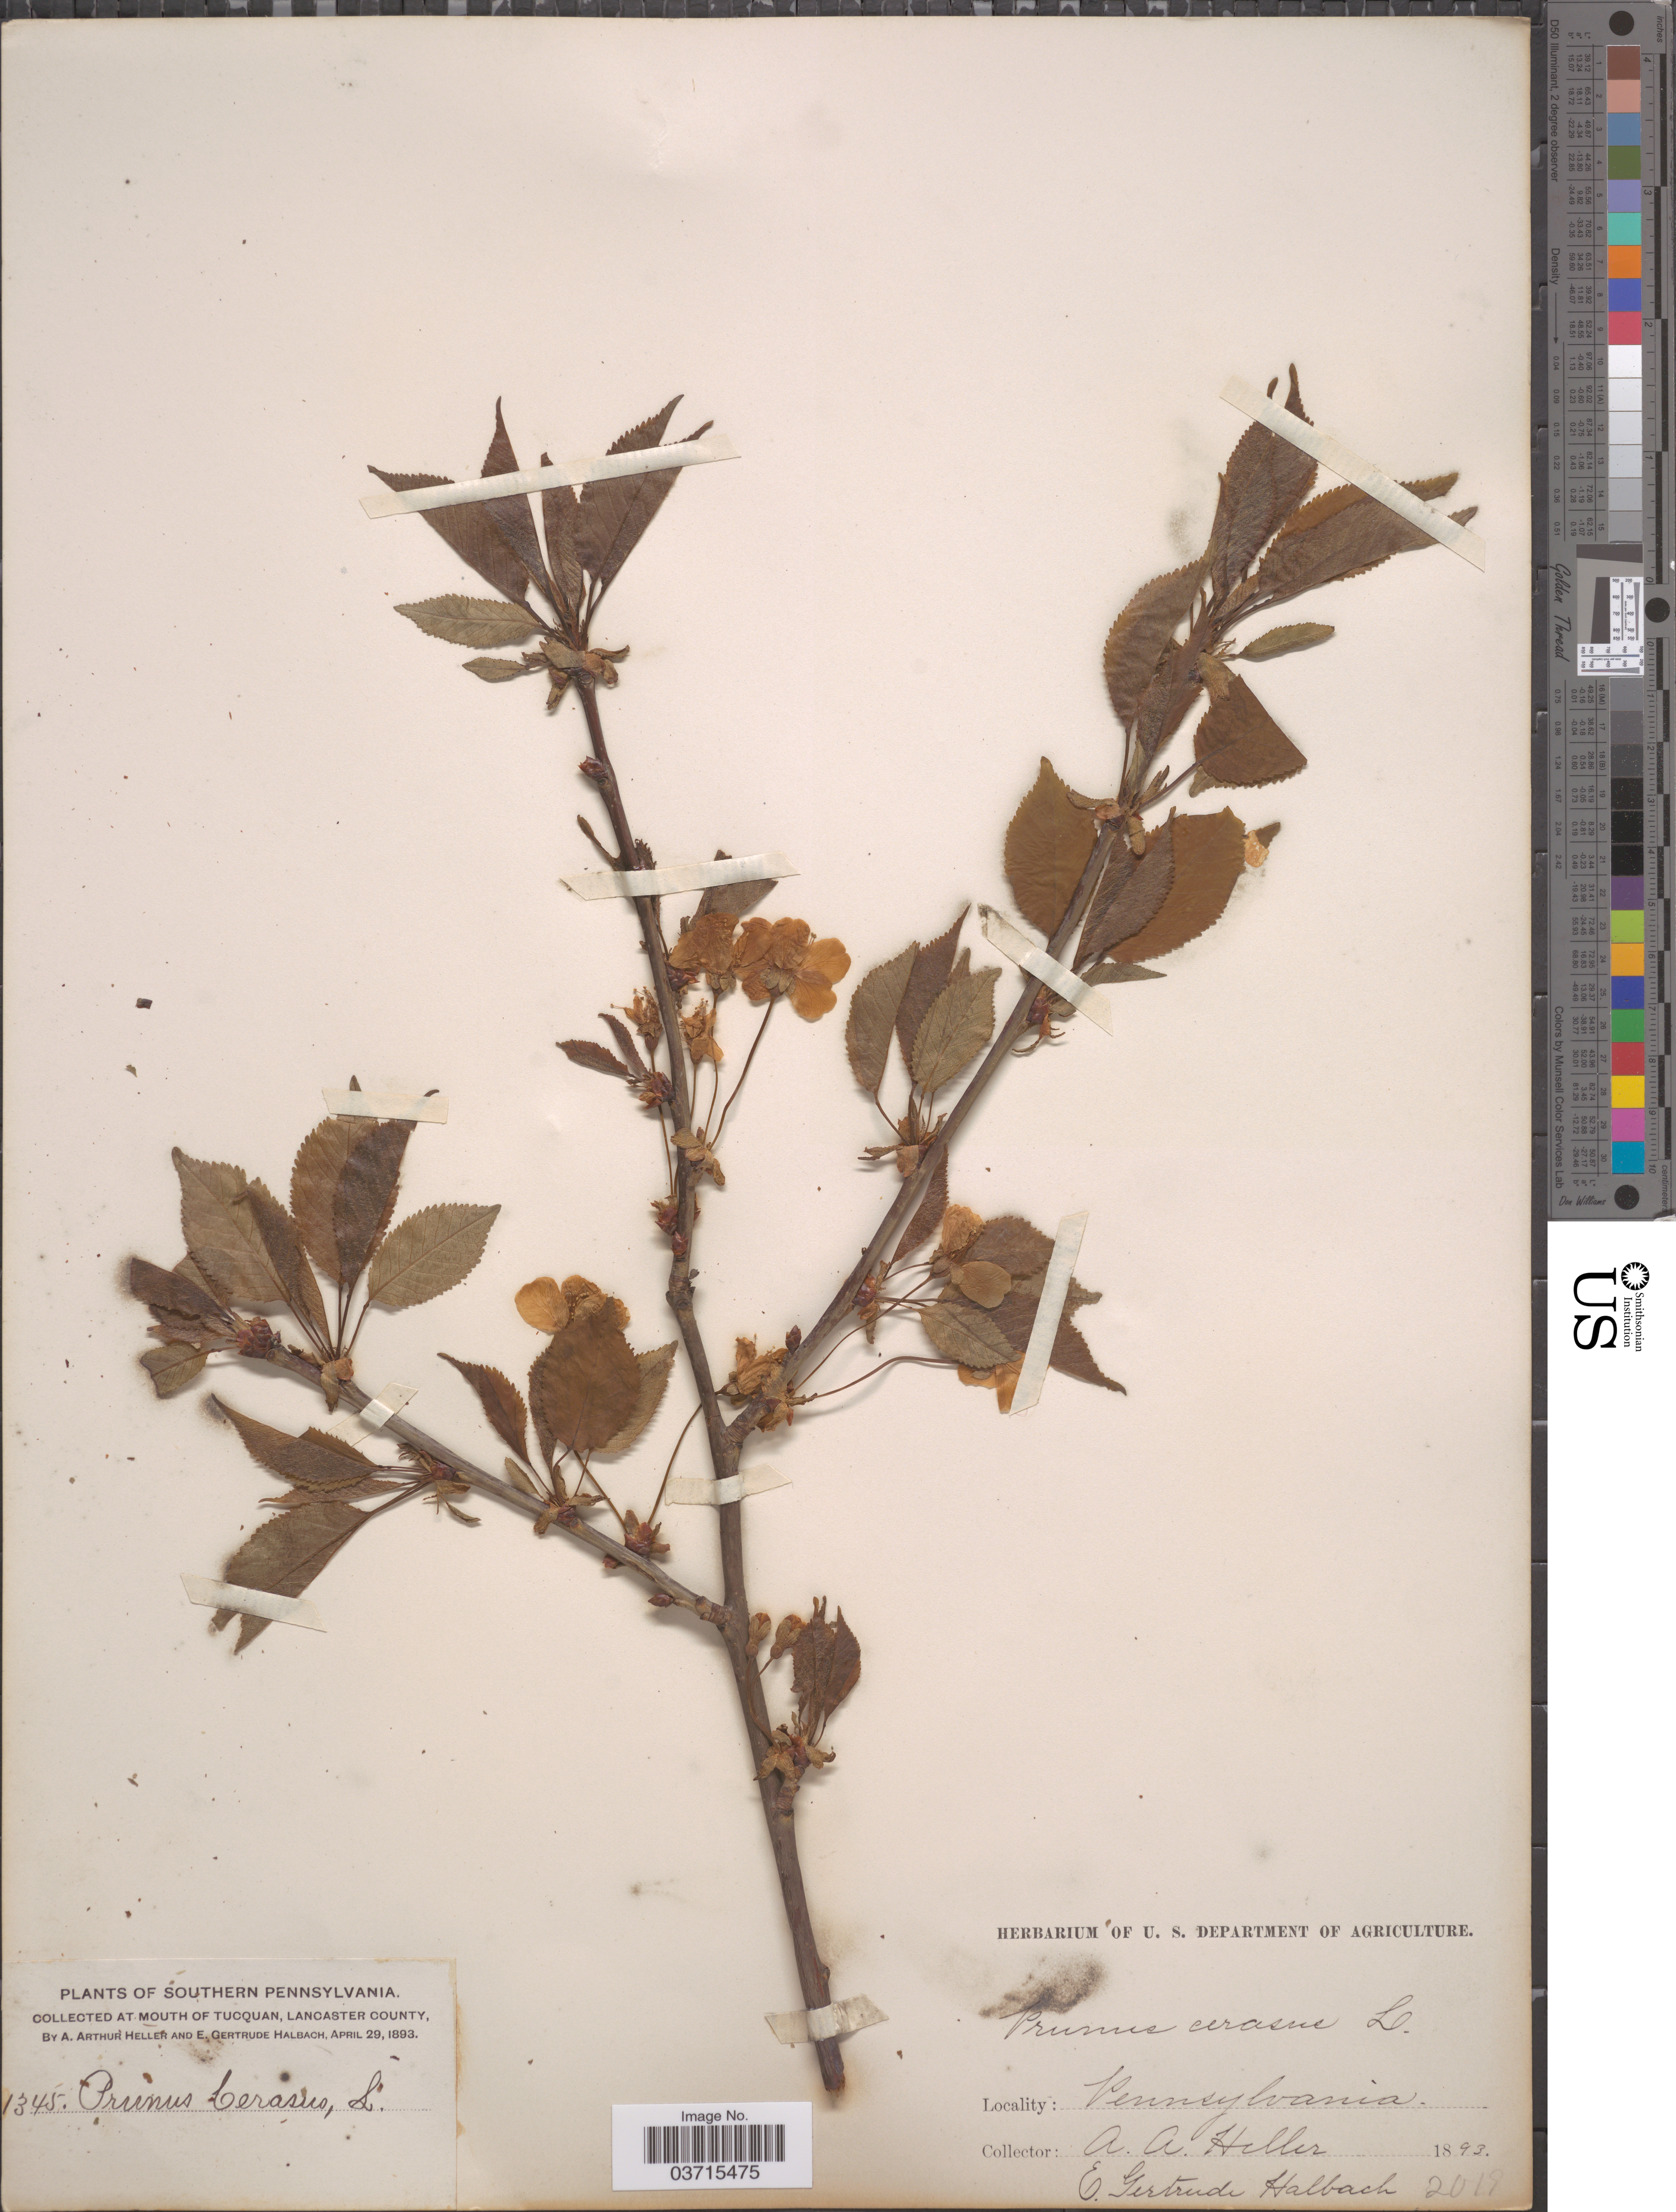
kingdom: Plantae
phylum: Tracheophyta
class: Magnoliopsida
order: Rosales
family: Rosaceae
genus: Prunus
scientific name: Prunus cerasus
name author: L.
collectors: A. A. Heller & E. G. Halbach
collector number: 1345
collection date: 1893-04-29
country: United States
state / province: Pennsylvania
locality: Southern Pennsylvania. At mouth of Tucquan, Lancaster County.